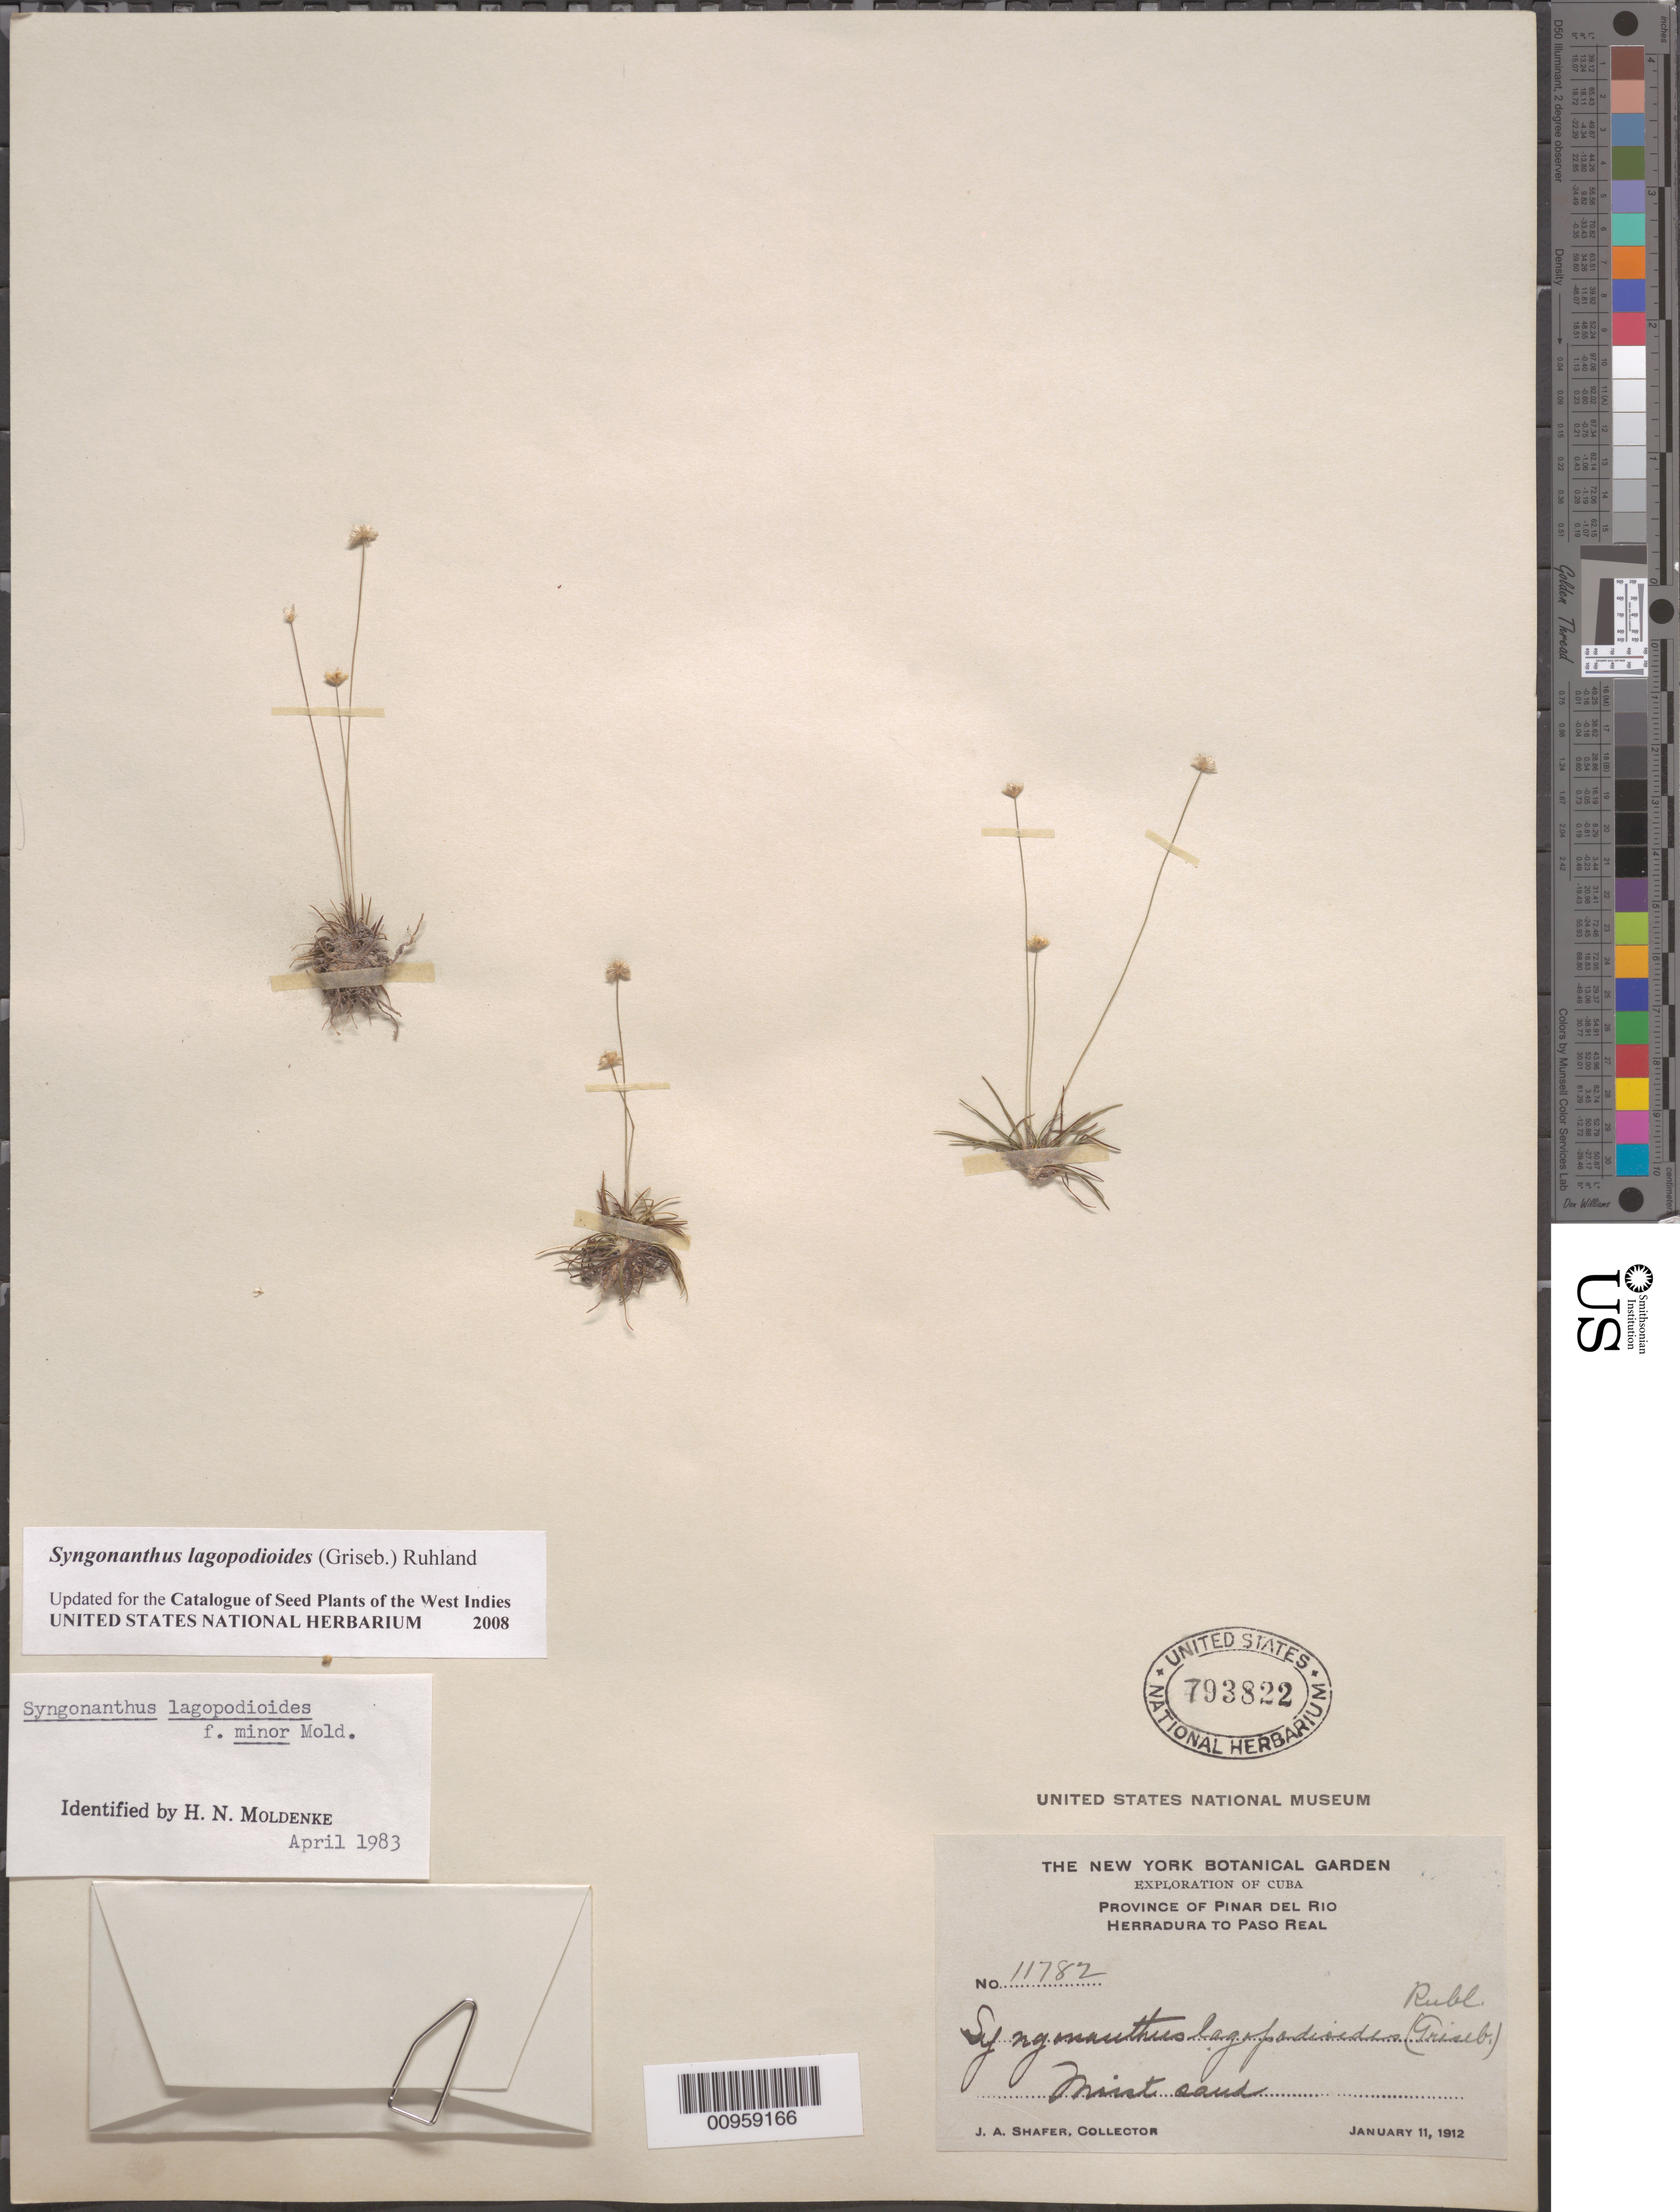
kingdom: Plantae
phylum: Tracheophyta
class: Liliopsida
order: Poales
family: Eriocaulaceae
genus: Syngonanthus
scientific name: Syngonanthus lagopodioides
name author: (Griseb.) Ruhland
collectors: J. A. Shafer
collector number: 11782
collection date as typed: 11 Jan 1912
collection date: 1912-01-11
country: Cuba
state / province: Pinar del Rio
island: Cuba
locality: Herradura to Paso Real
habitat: Moist sand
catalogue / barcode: US 793822